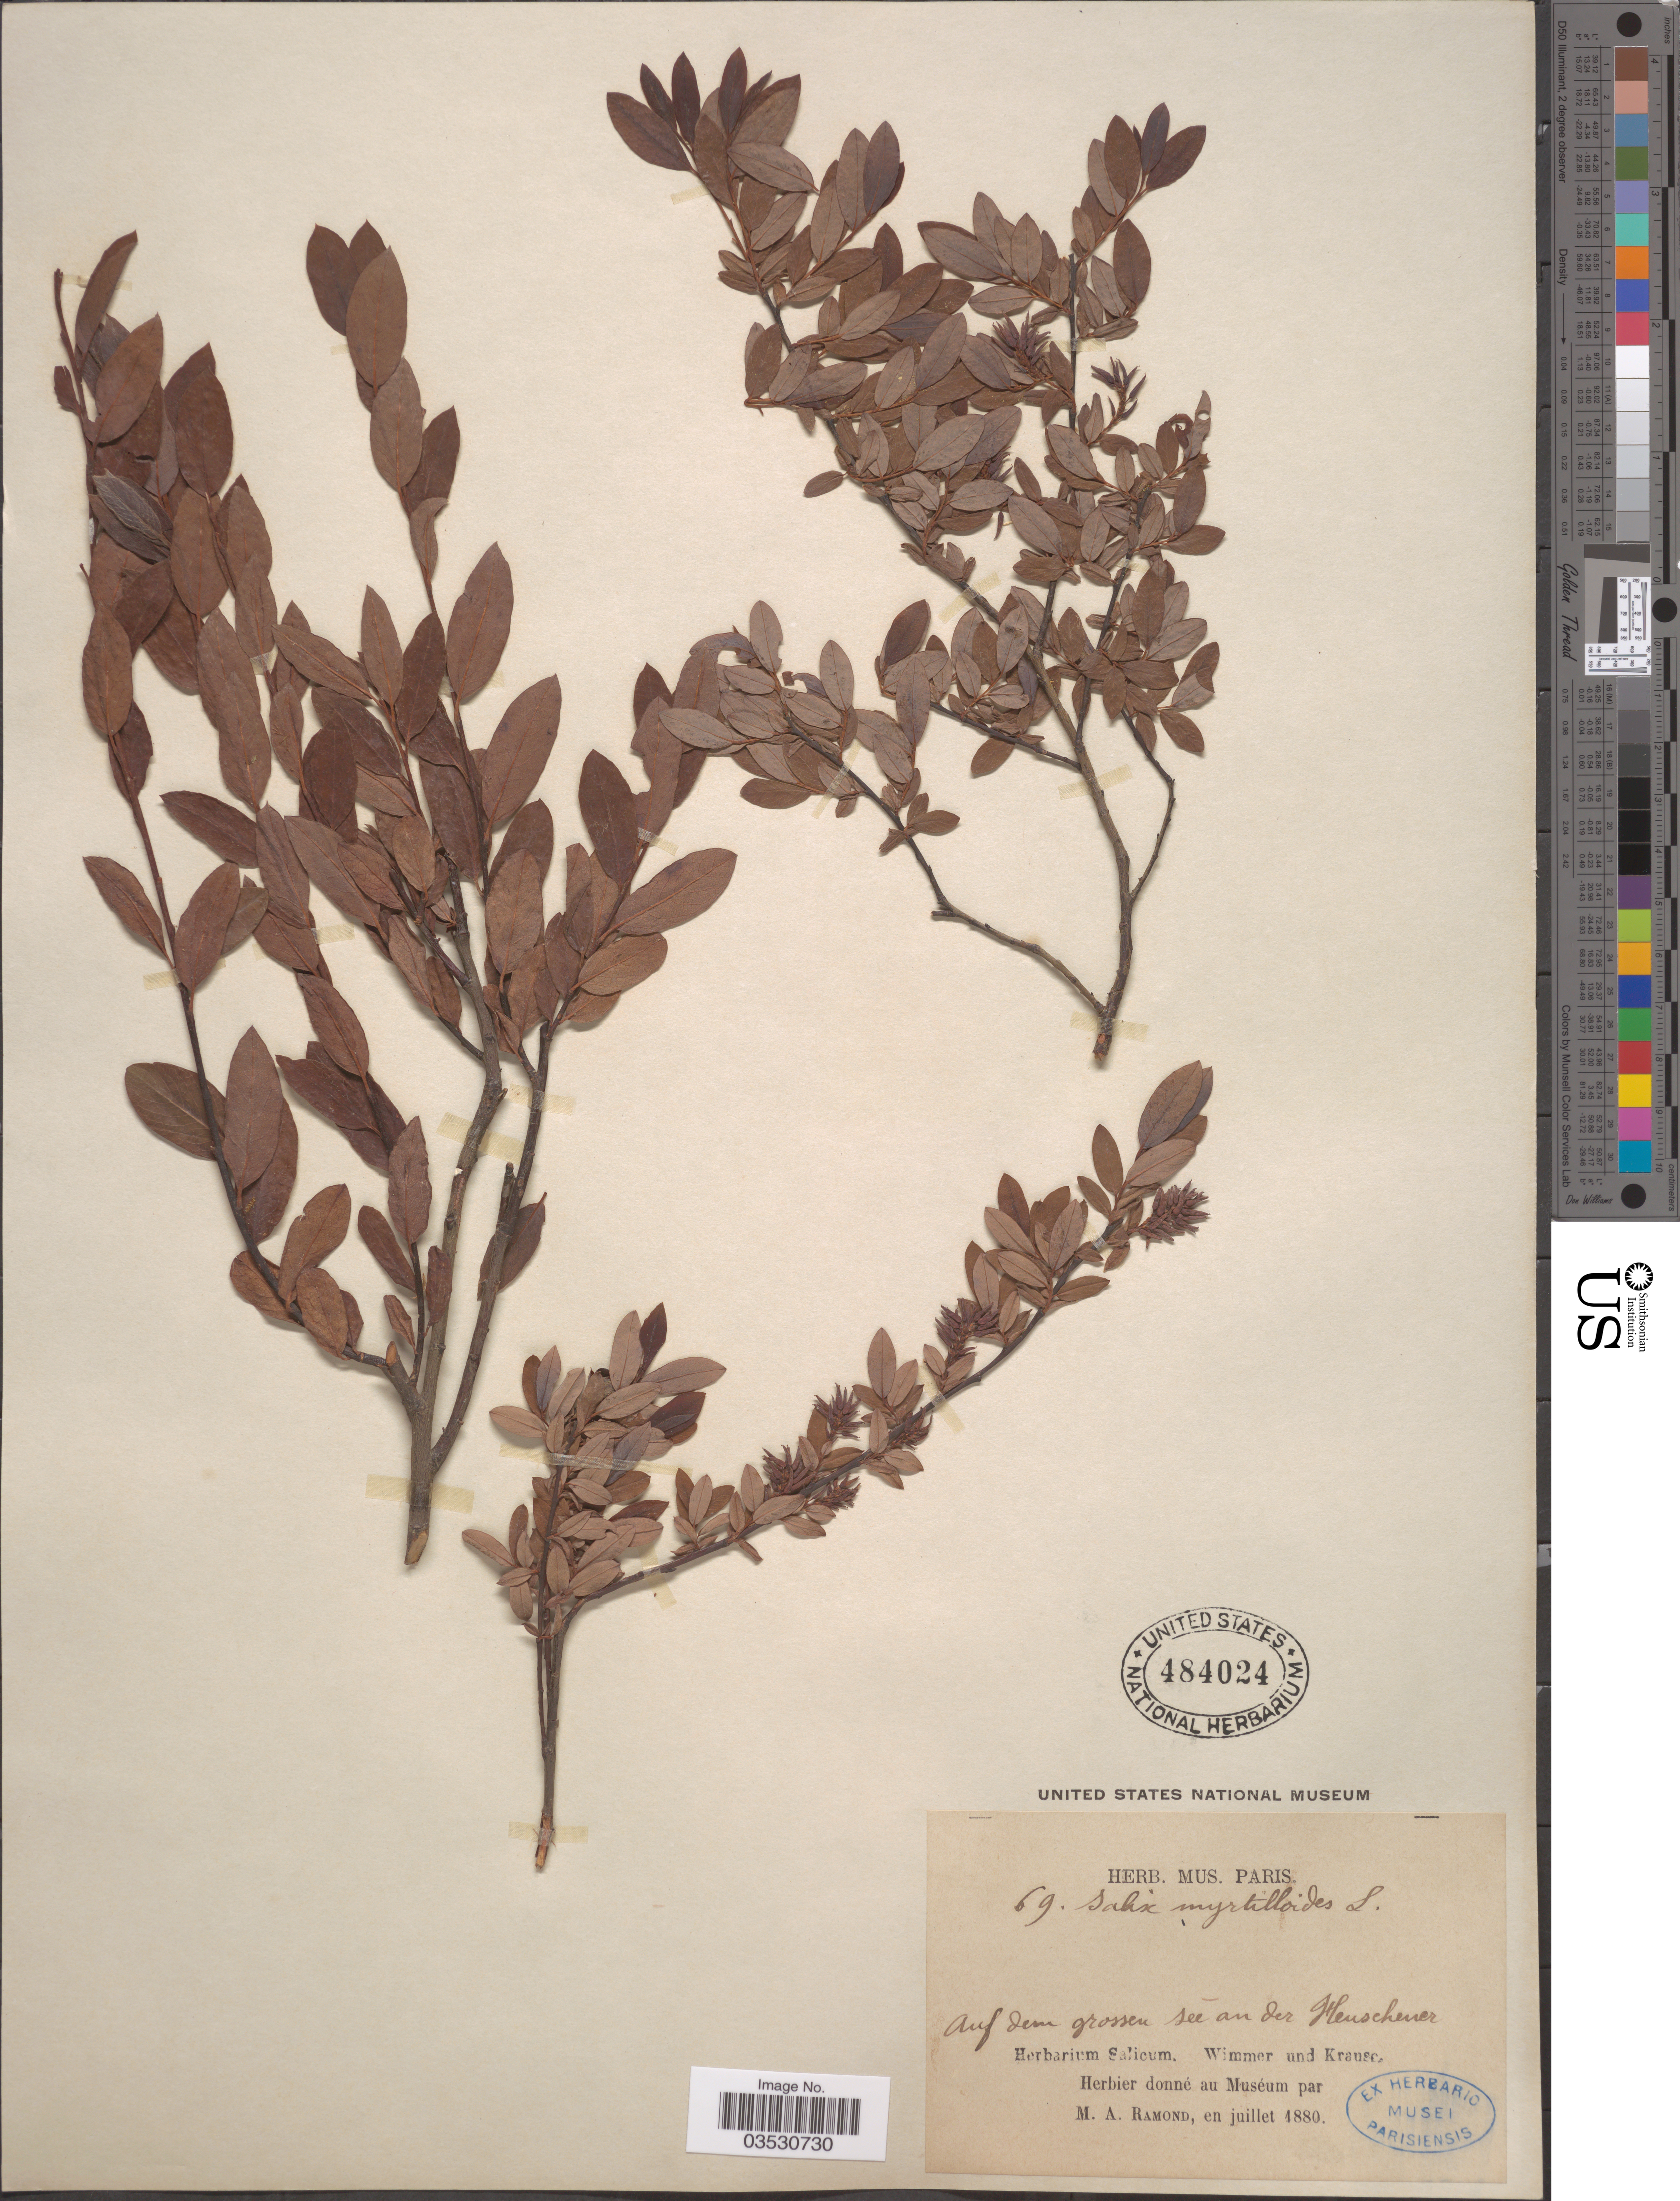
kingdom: Plantae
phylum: Tracheophyta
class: Magnoliopsida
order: Malpighiales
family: Salicaceae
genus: Salix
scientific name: Salix myrtilloides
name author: L.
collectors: Wimmer & -- Krause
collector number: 69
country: Poland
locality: Auf dem grossen sée an der Heuscheuer.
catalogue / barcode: US 484024